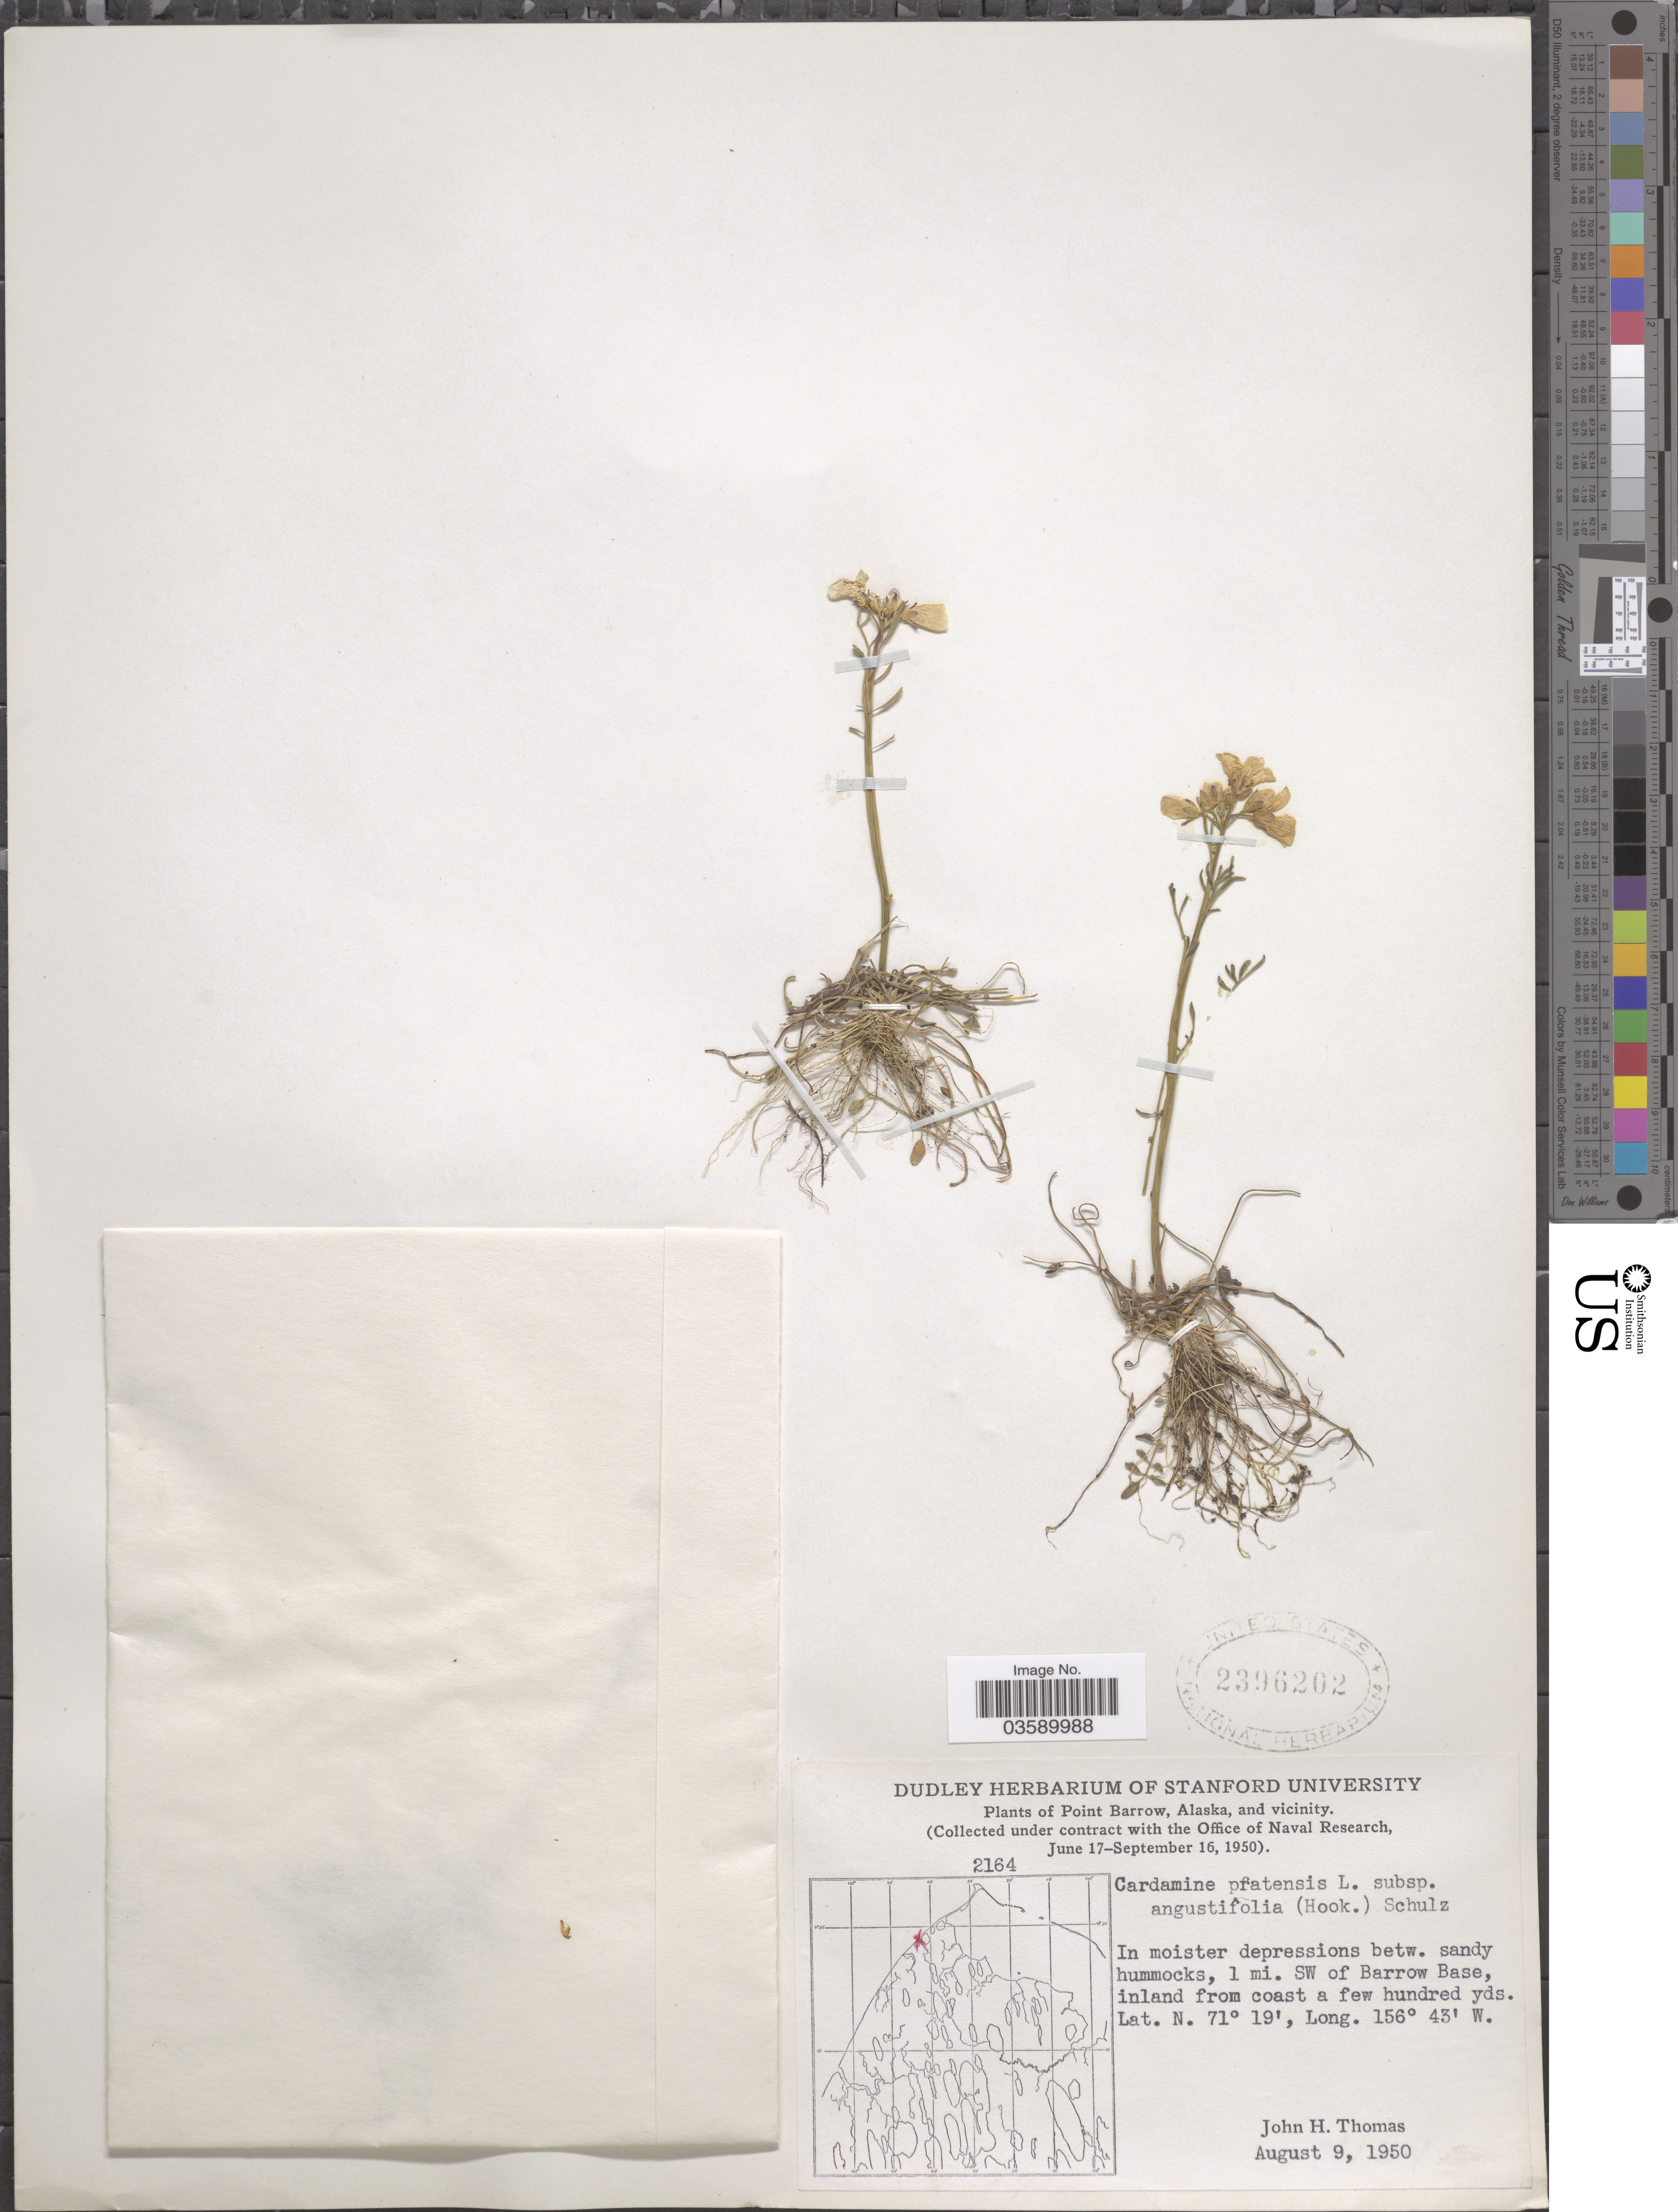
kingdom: Plantae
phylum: Tracheophyta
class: Magnoliopsida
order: Brassicales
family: Brassicaceae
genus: Cardamine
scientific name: Cardamine pratensis subsp. angustifolia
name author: (Hook.) O.E. Schulz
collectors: J. H. Thomas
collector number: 2164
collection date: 1950-08-09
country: United States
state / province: Alaska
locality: Point Barrow, Alaska, and vicinity. In moister depressions betw. sandy hummocks, 1 mi. SW of Barrow Base, inland from coast a few hundred yds.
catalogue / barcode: US 2396202